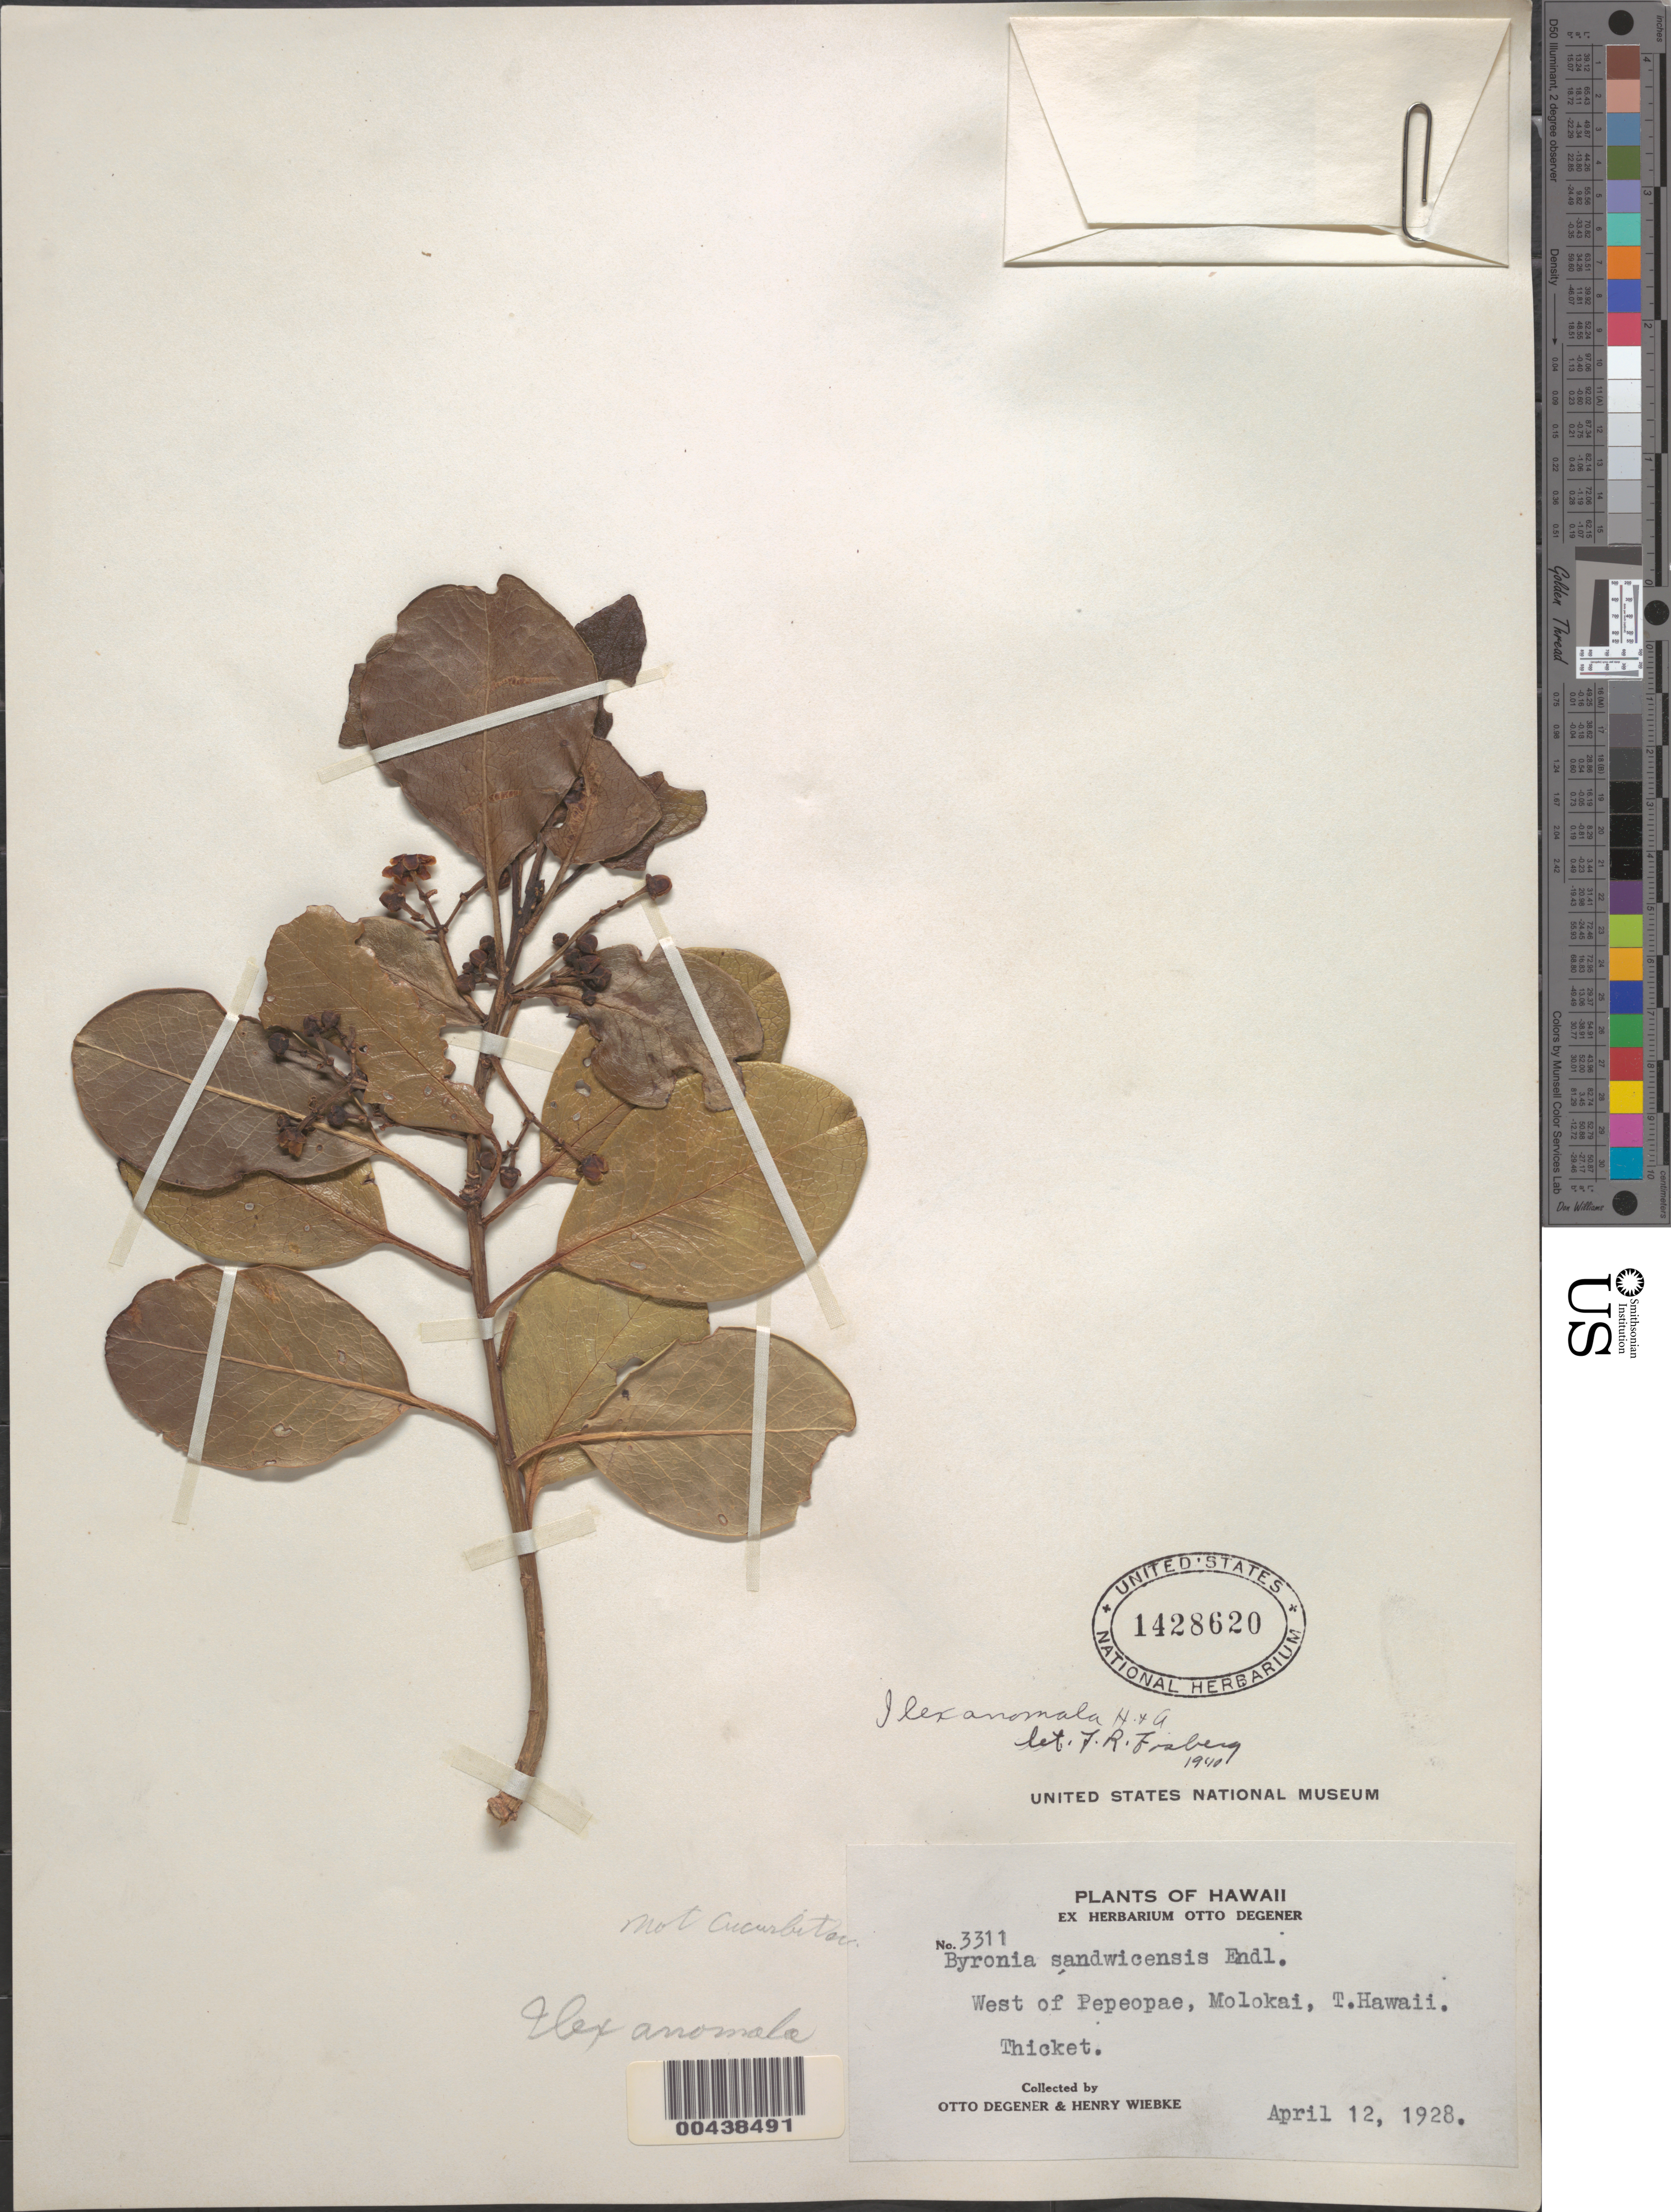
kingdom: Plantae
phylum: Tracheophyta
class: Magnoliopsida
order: Aquifoliales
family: Aquifoliaceae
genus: Ilex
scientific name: Ilex anomala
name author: Hook. & Arn.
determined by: Fosberg, F. R.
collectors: O. Degener & H. Wiebke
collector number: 3311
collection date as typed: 12 Apr 1928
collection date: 1928-04-12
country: United States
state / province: Hawaii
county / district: Maui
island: Moloka'i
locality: W of Pepeopae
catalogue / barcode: US 1428620